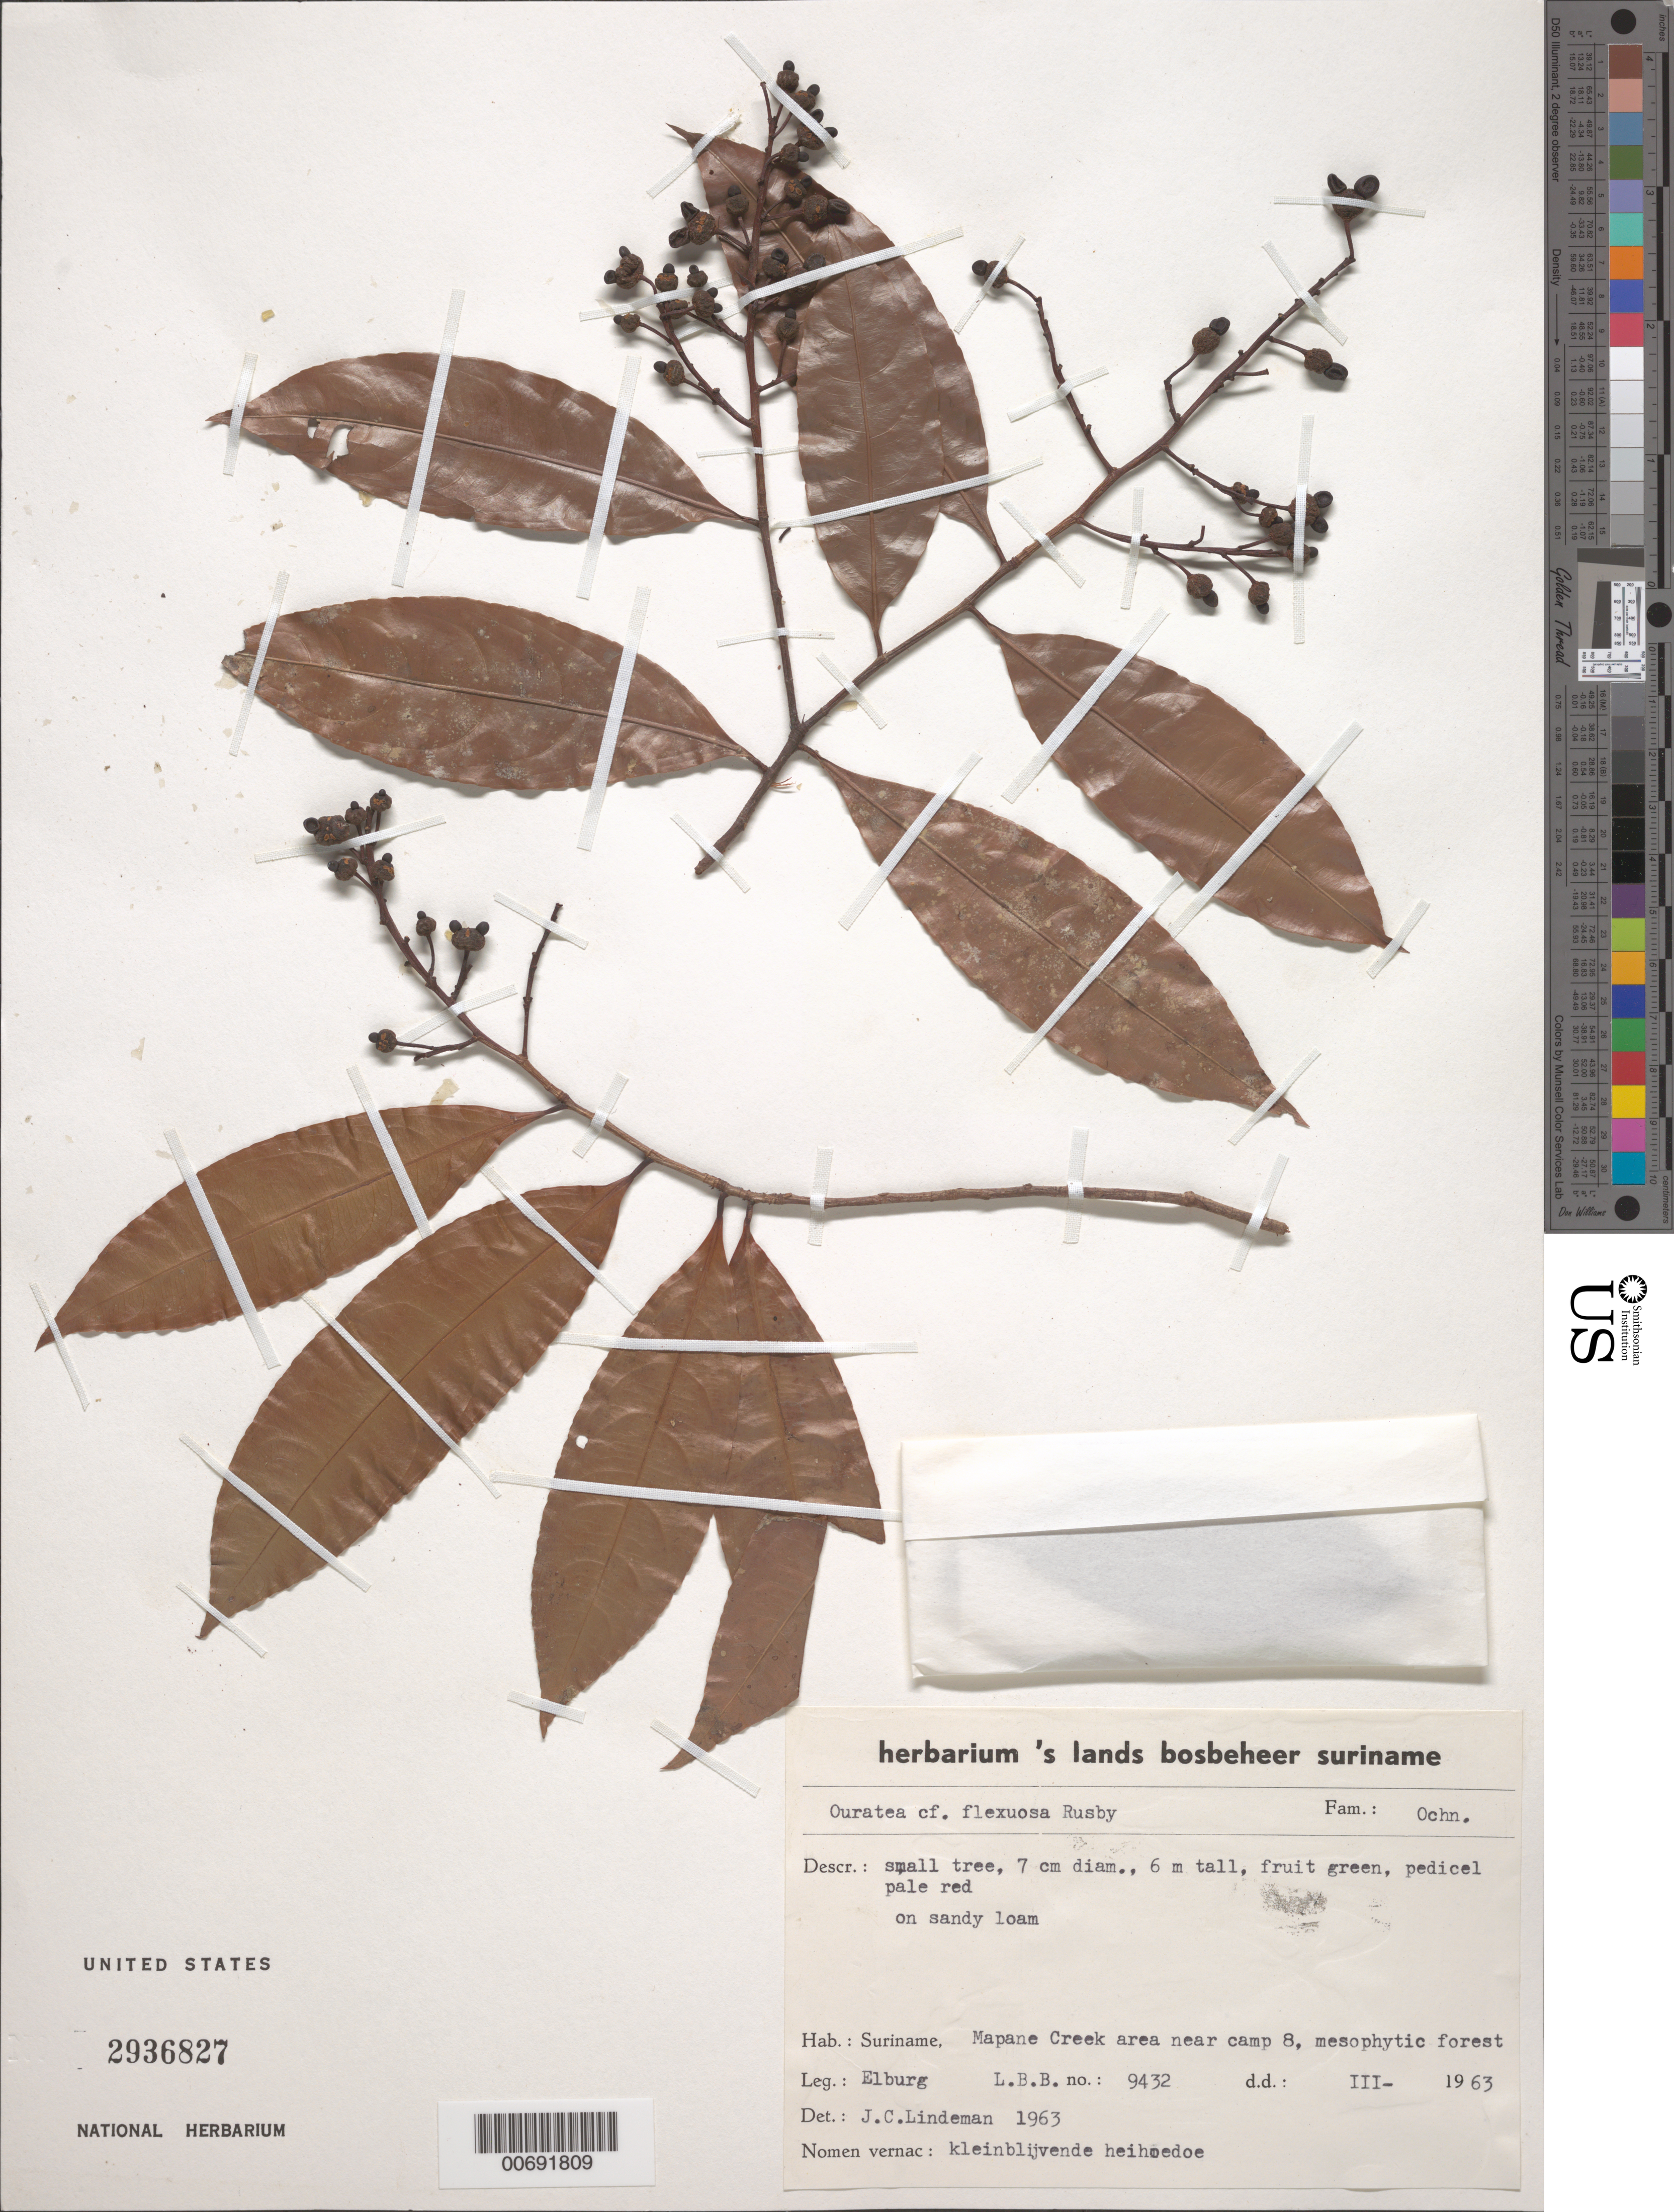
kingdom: Plantae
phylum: Tracheophyta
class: Magnoliopsida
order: Malpighiales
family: Ochnaceae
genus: Ouratea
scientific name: Ouratea flexuosa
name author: Rusby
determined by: Lindeman, J. C.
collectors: J. Elburg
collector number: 9432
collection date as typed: Mar-63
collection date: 1963-03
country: Suriname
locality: Jodensavanne-Mapane kreek area, Kamp 8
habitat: Sandy loam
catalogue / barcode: US 2936827